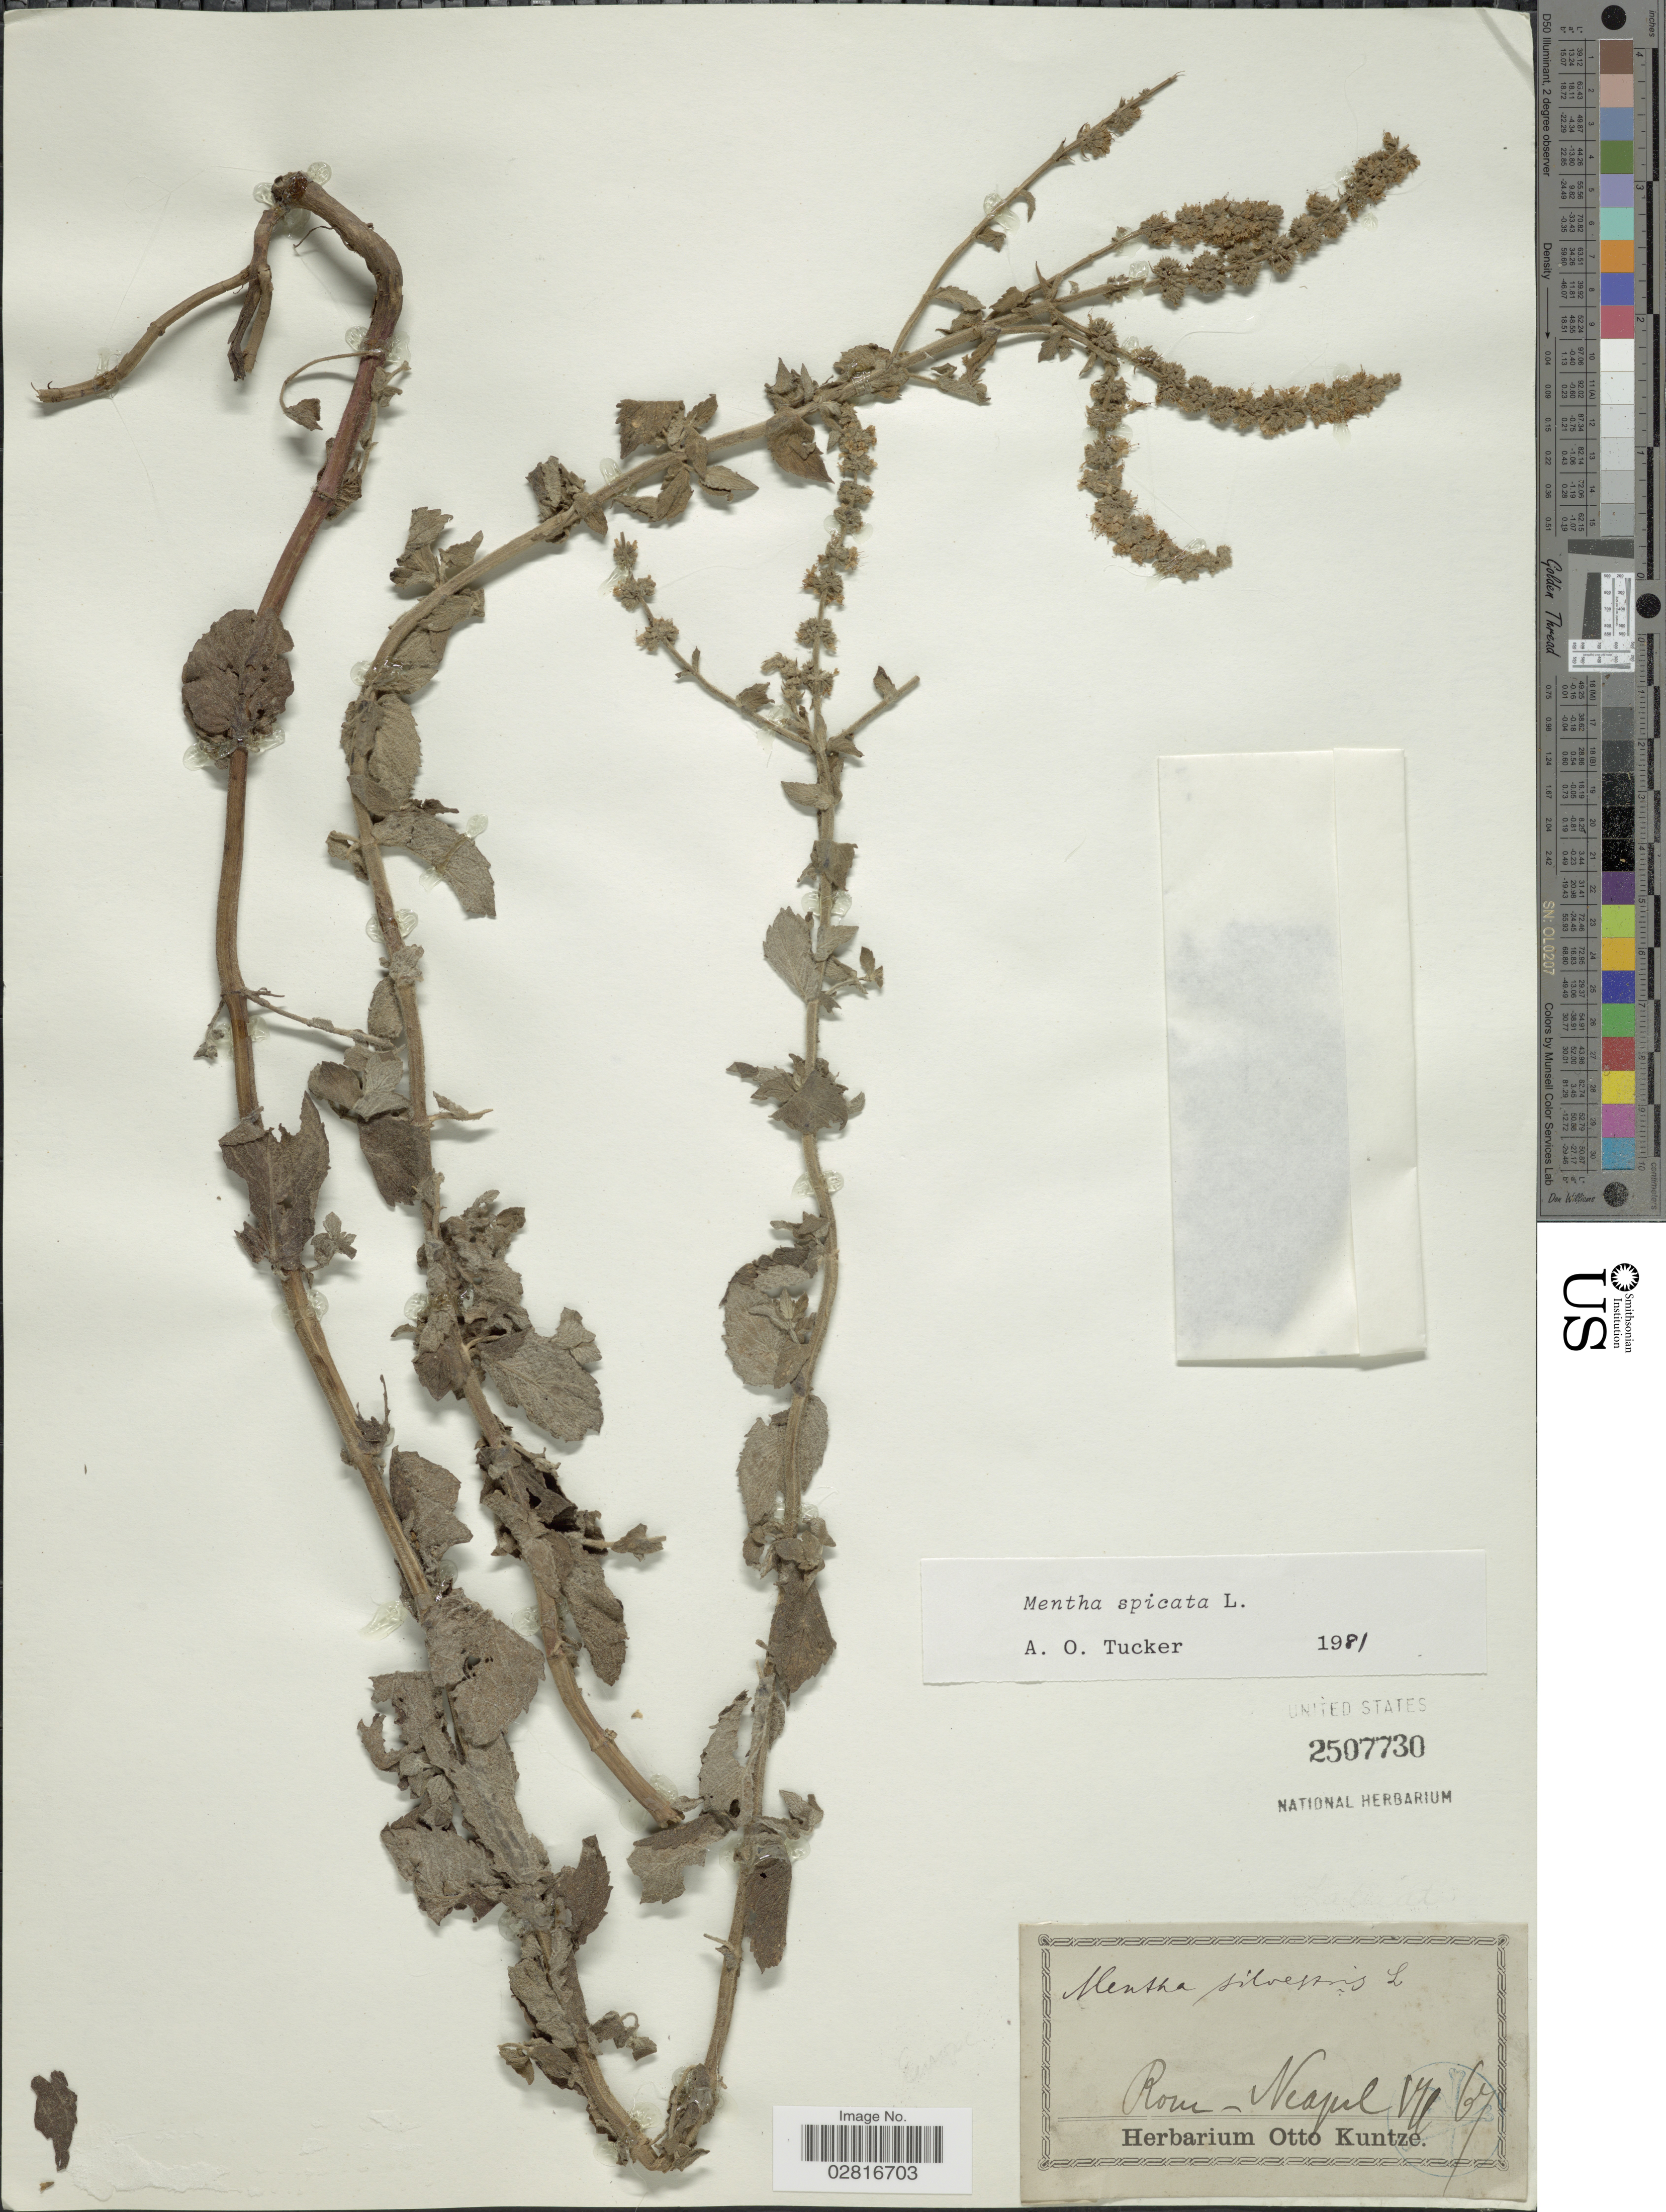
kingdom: Plantae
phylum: Tracheophyta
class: Magnoliopsida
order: Lamiales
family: Lamiaceae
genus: Mentha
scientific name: Mentha spicata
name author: L.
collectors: ex herb. Otto Kuntze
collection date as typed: Transcribed d/m/y: /7/67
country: Italy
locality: Rome - Neapril. [interpreted]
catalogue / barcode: US 2507730